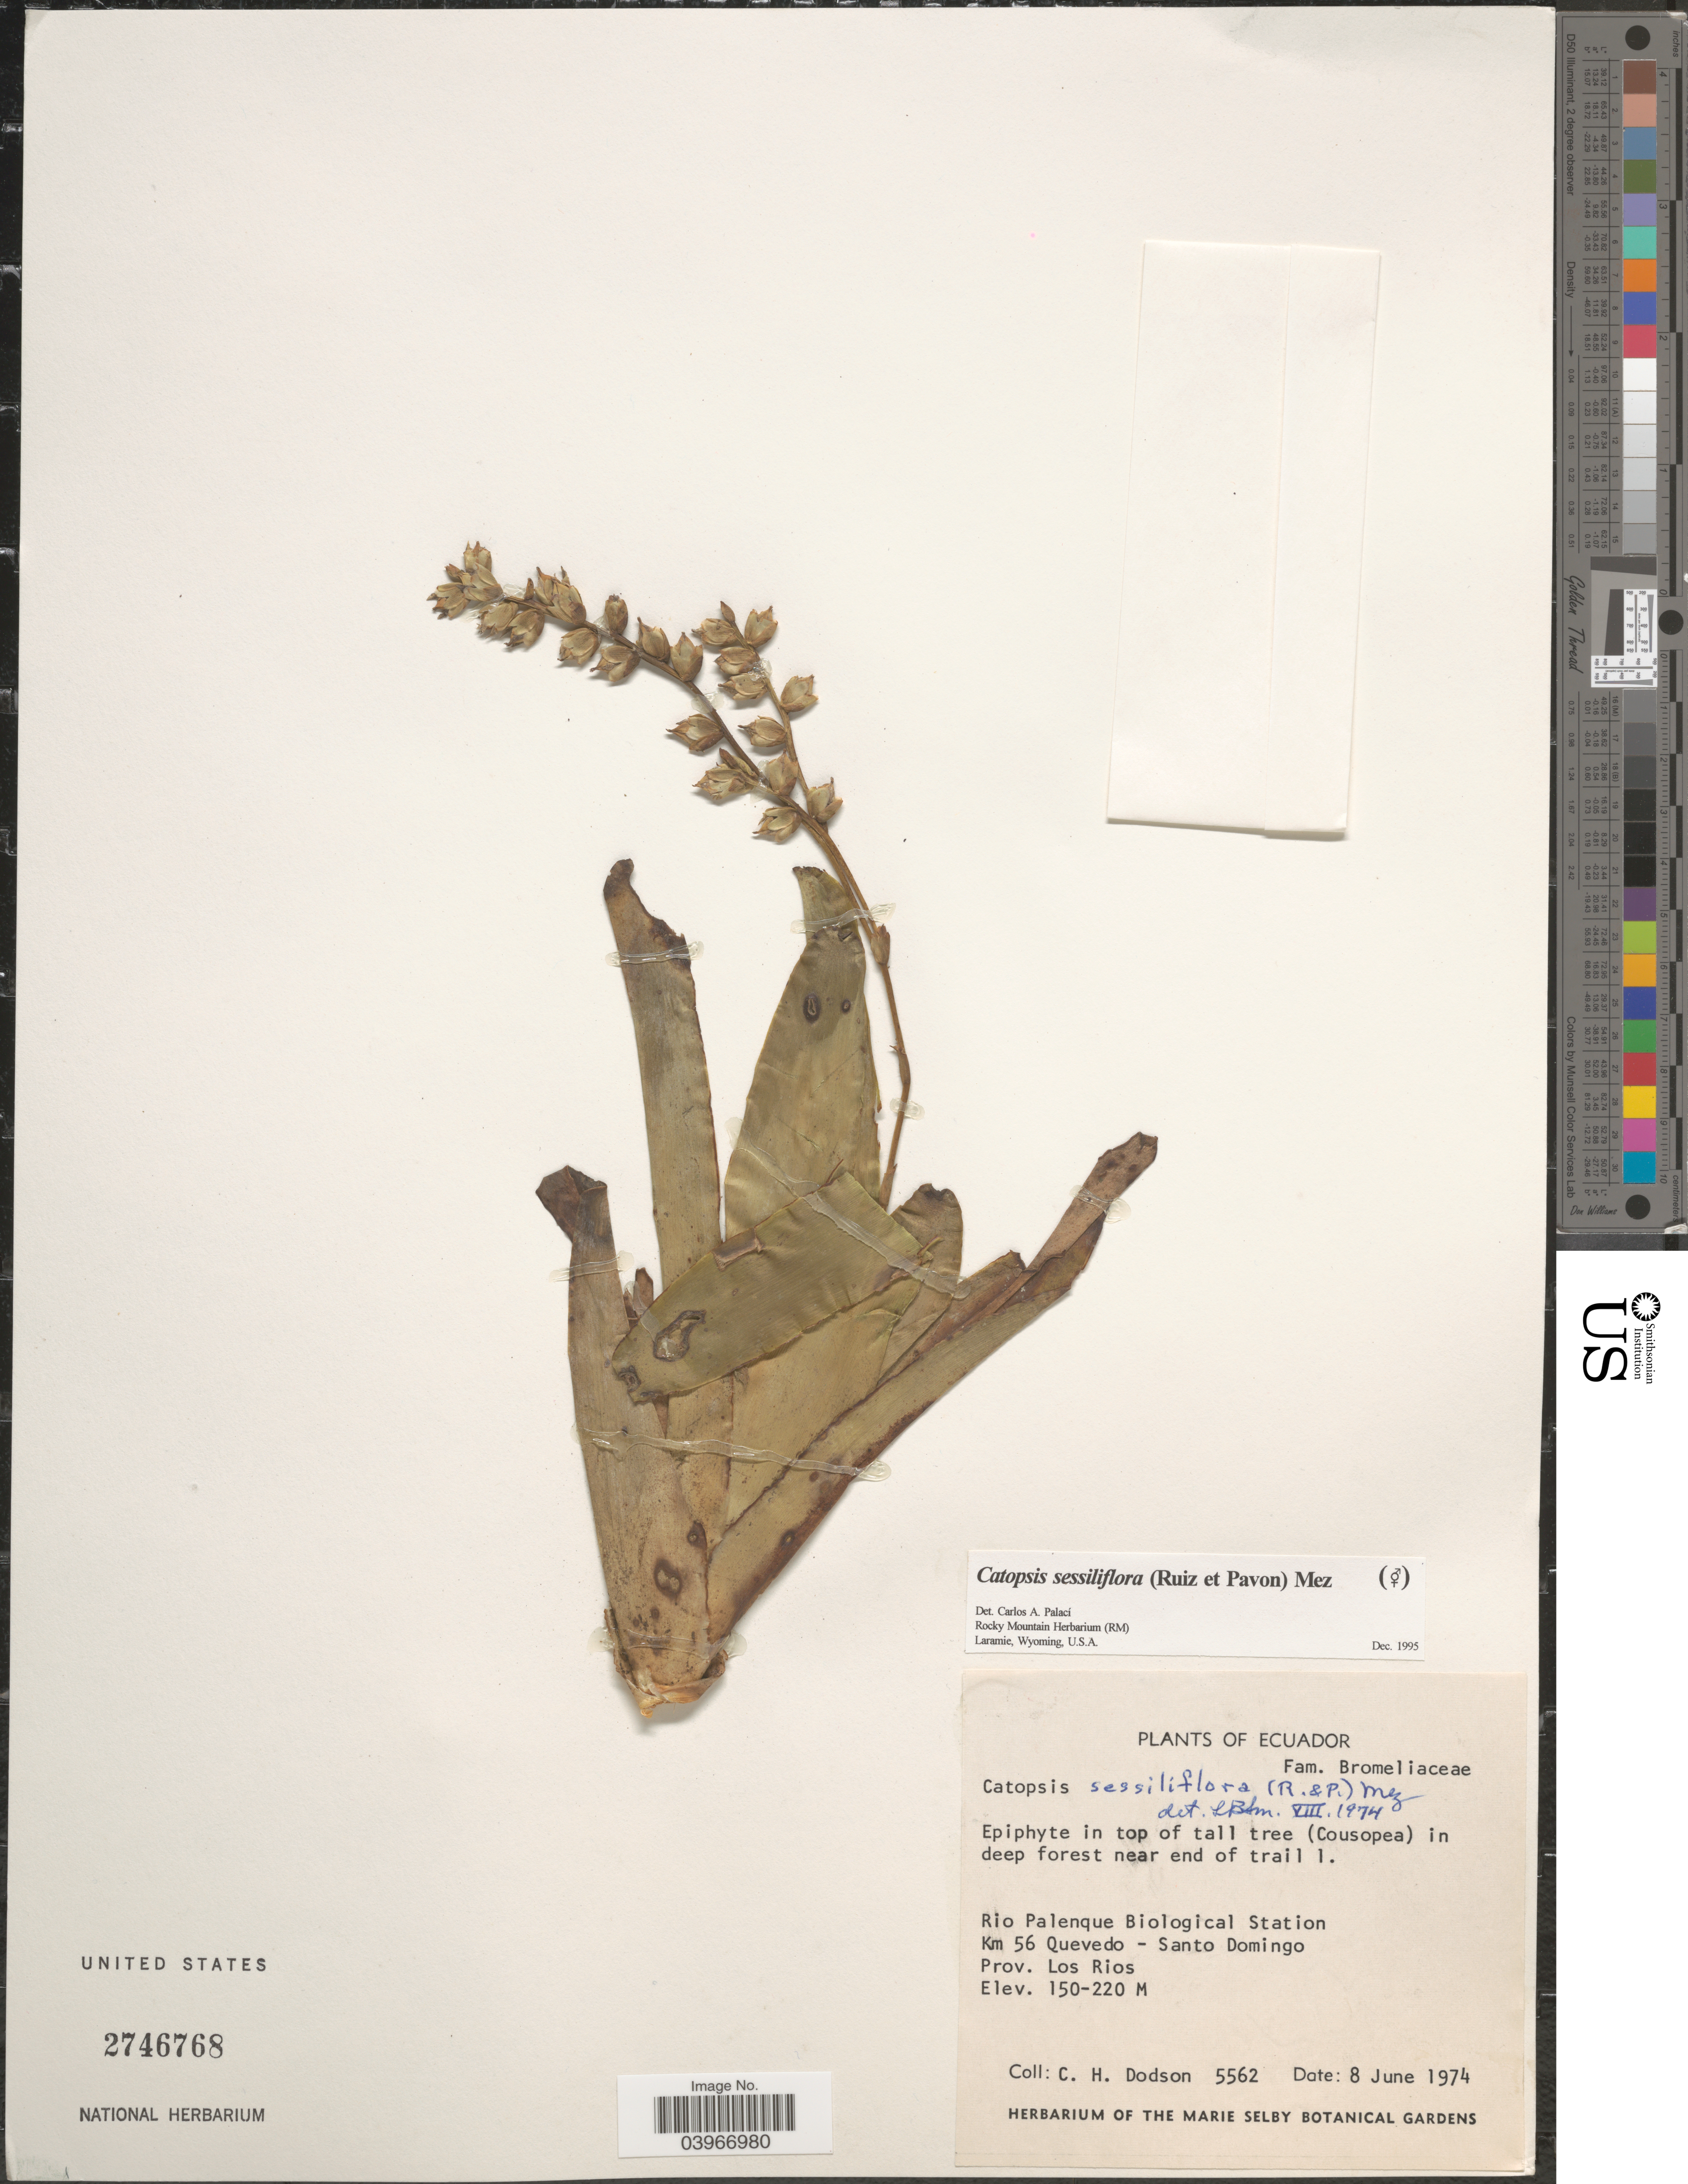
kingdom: Plantae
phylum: Tracheophyta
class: Liliopsida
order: Poales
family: Bromeliaceae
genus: Catopsis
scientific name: Catopsis sessiliflora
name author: (Ruiz & Pav.) Mez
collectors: C. H. Dodson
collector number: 5562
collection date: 1974-06-08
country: Ecuador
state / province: Los Ríos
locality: Rio Palenque Biological Station. Km 56 Quevedo- Santo Domingo.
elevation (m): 150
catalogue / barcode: US 2746768